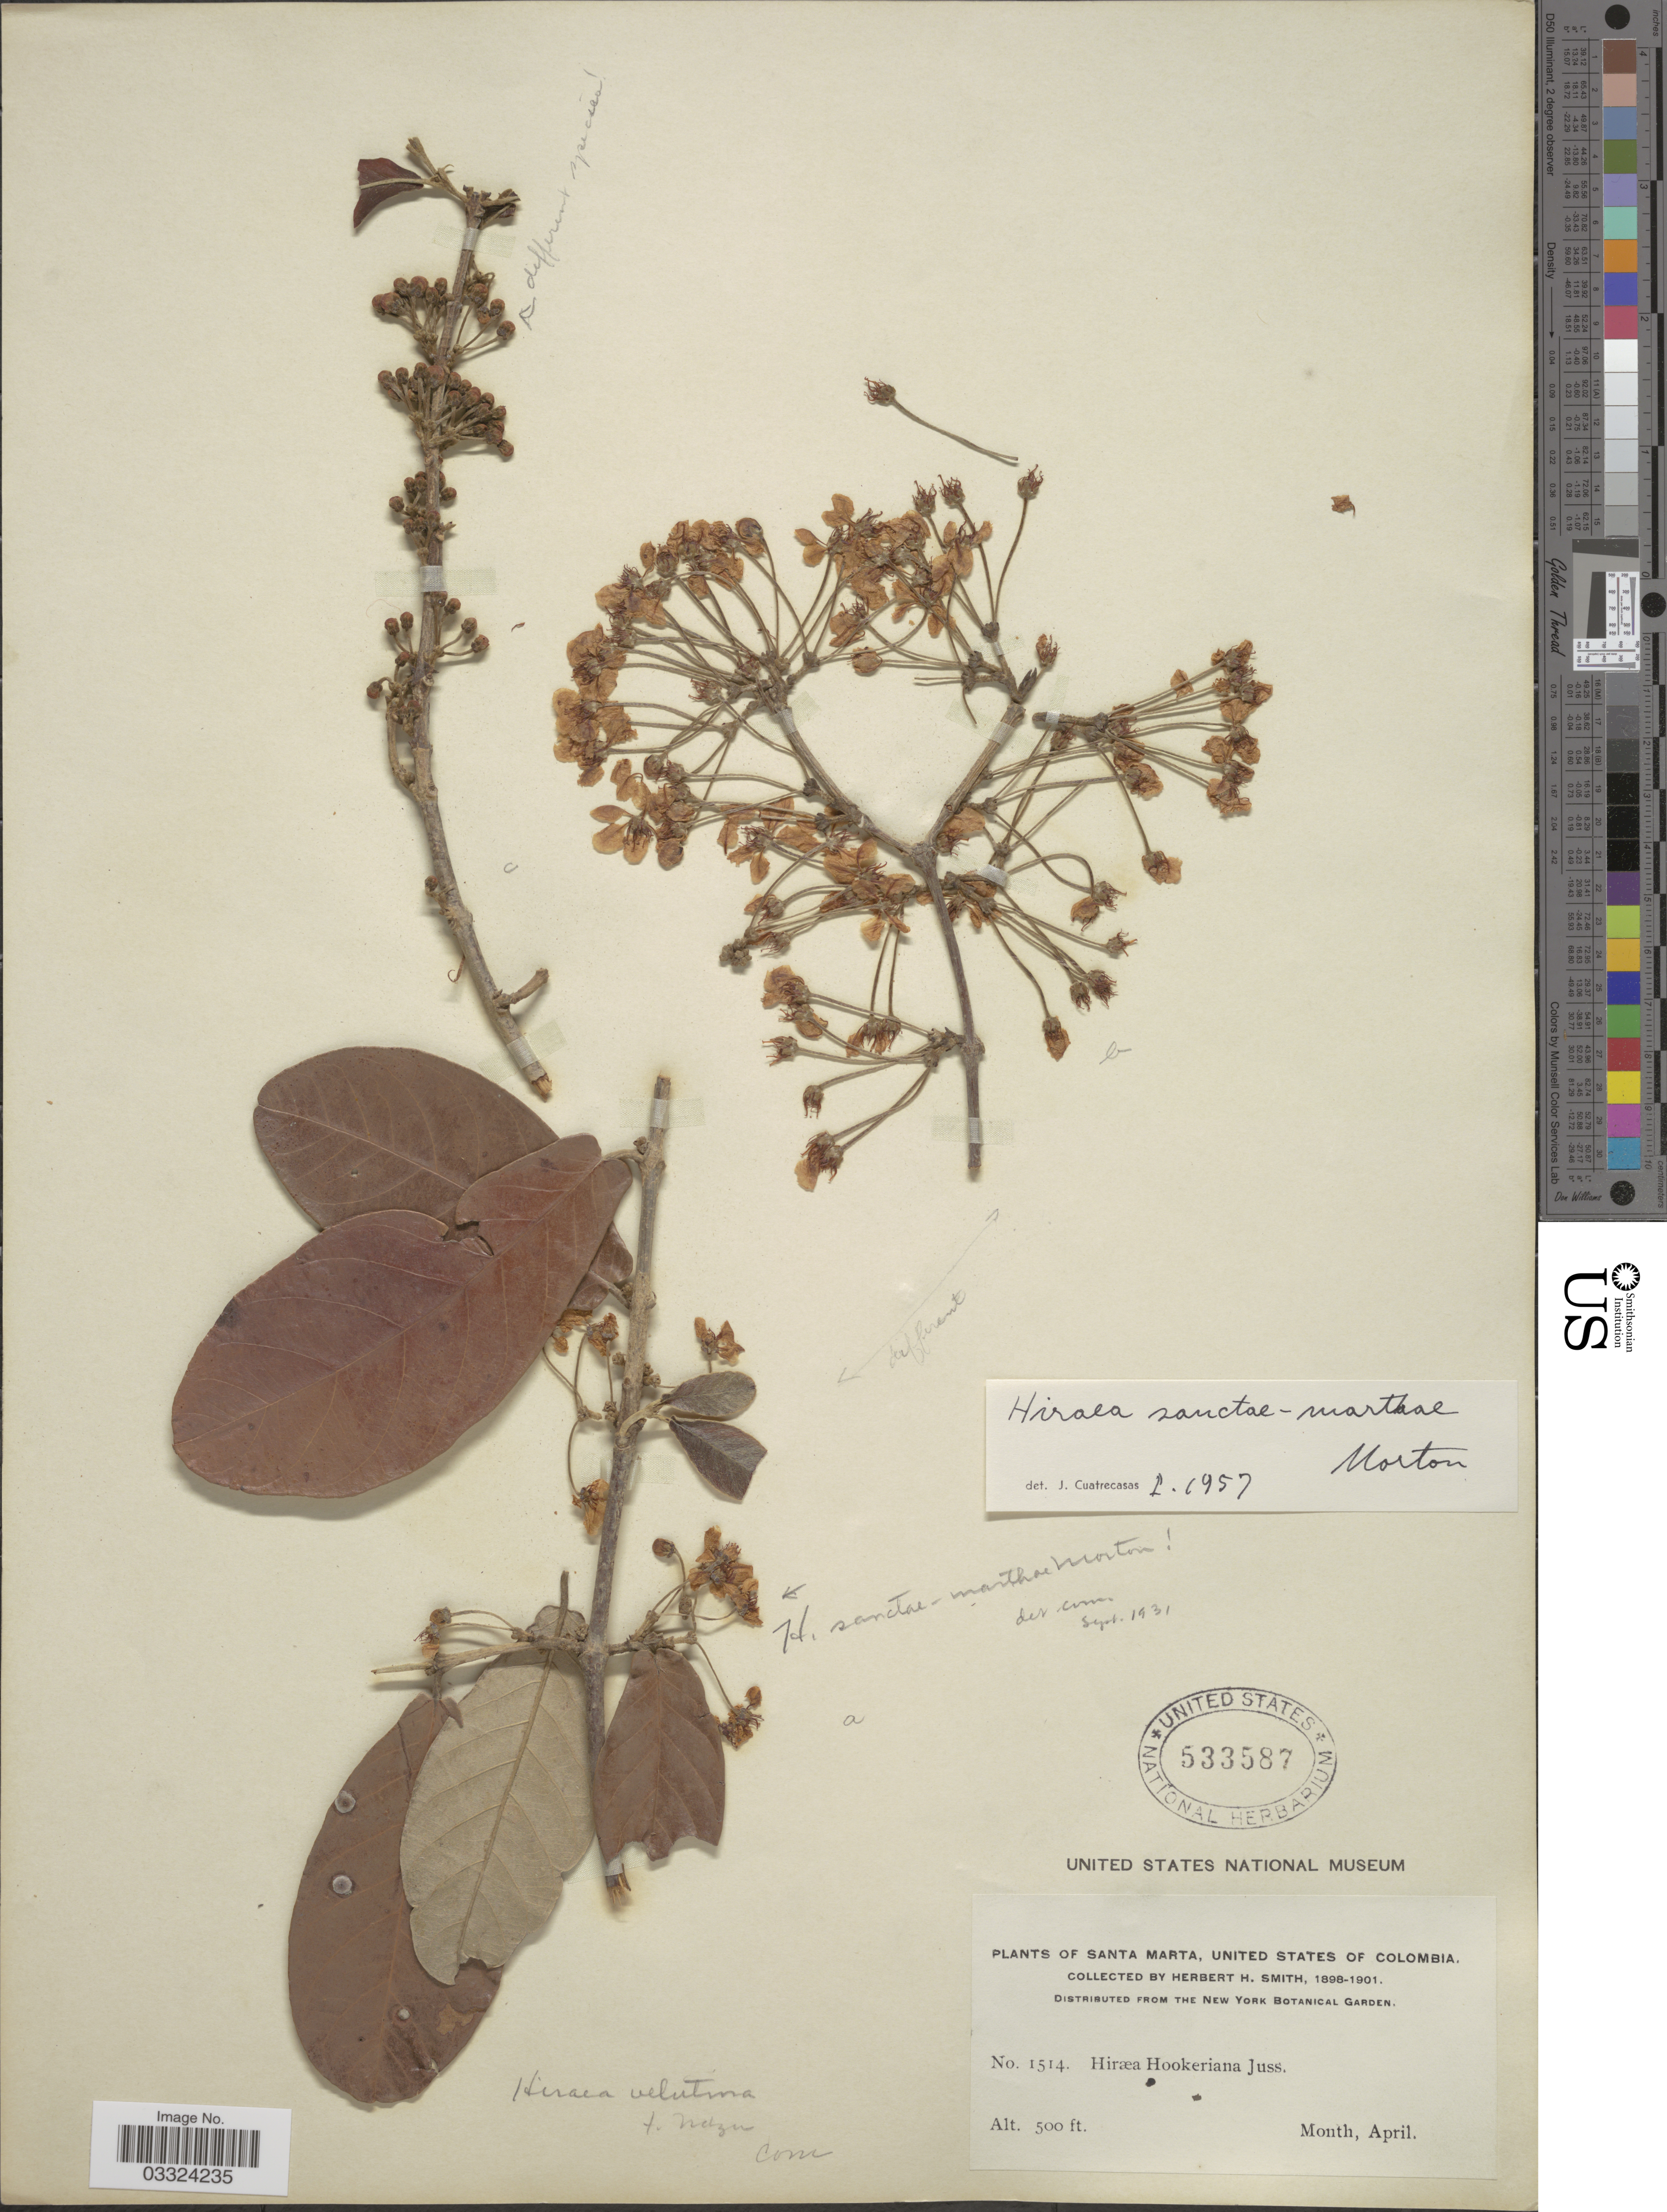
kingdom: Plantae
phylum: Tracheophyta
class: Magnoliopsida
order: Malpighiales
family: Malpighiaceae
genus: Hiraea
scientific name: Hiraea sanctae-marthae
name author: C.V. Morton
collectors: Herbert H. Smith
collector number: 1514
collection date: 1898-04/1901-04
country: Colombia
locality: Santa Marta, United States of Colombia.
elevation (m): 152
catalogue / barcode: US 533587